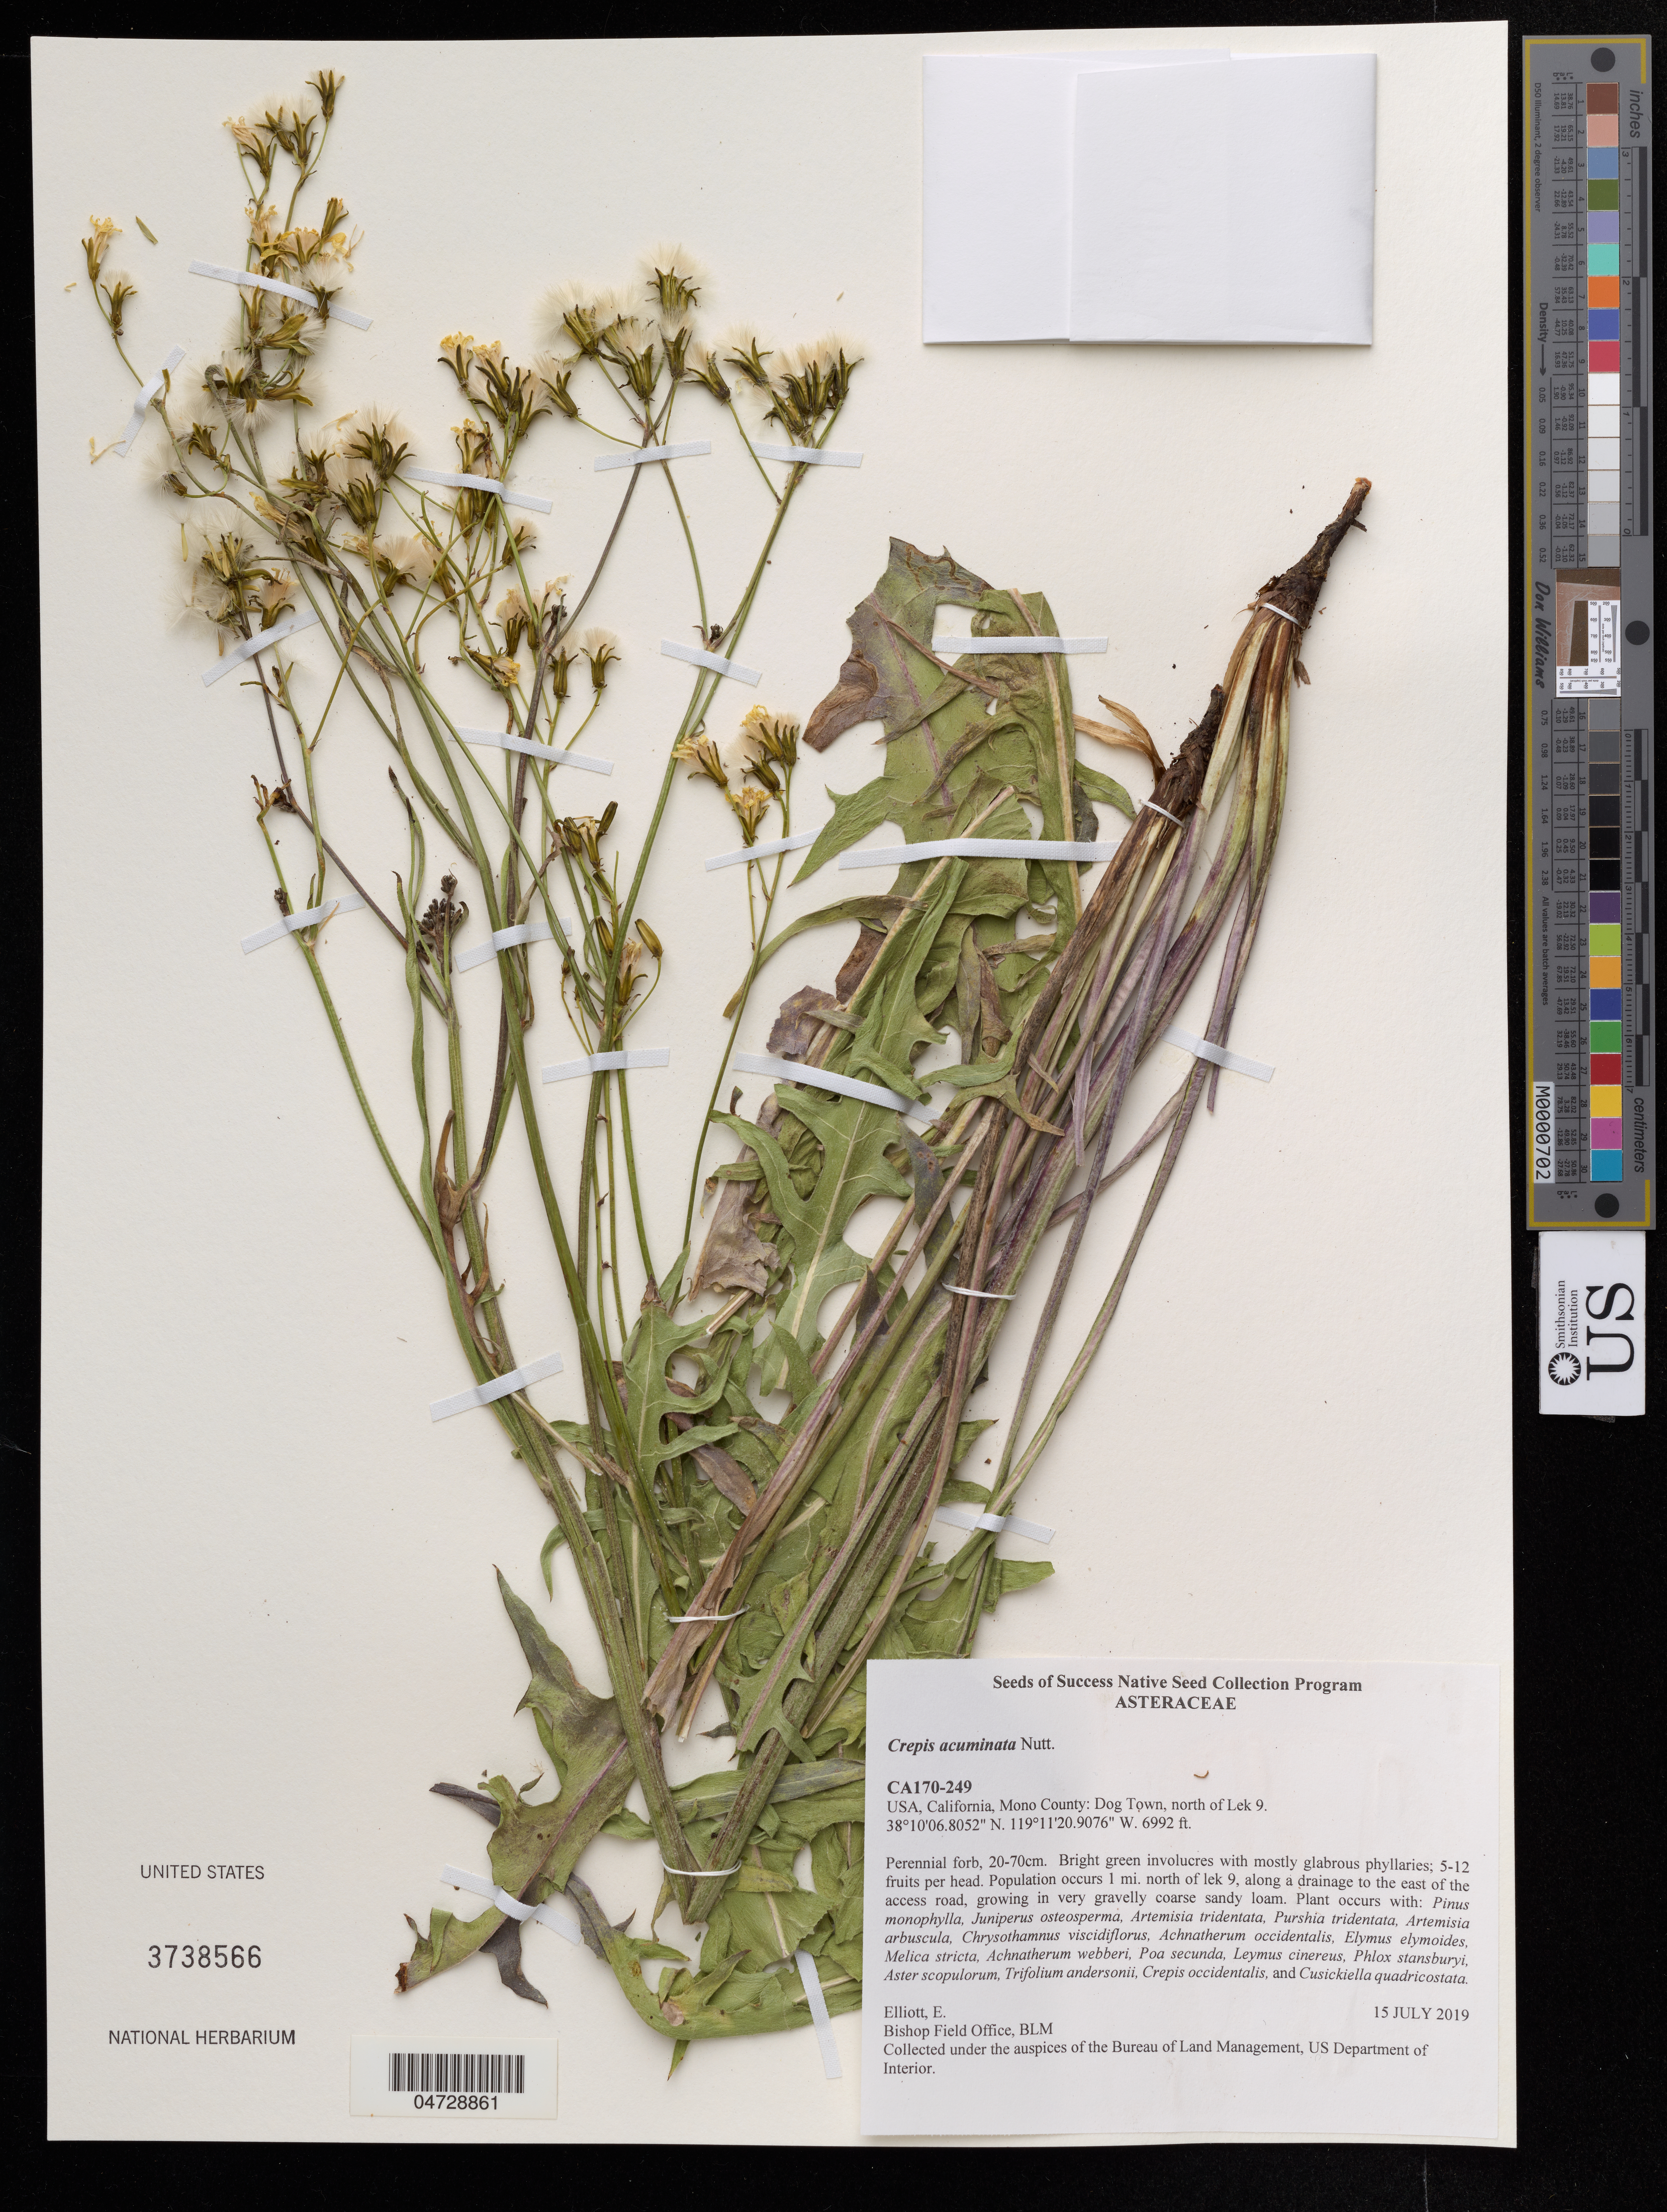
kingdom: Plantae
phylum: Tracheophyta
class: Magnoliopsida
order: Asterales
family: Asteraceae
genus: Crepis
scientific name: Crepis acuminata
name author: Nutt.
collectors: E. Elliott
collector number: CA170-249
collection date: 2019-07-15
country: United States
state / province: California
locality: Mono County: Dog Town, north of Lek 9.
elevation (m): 2131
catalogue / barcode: US 3738566